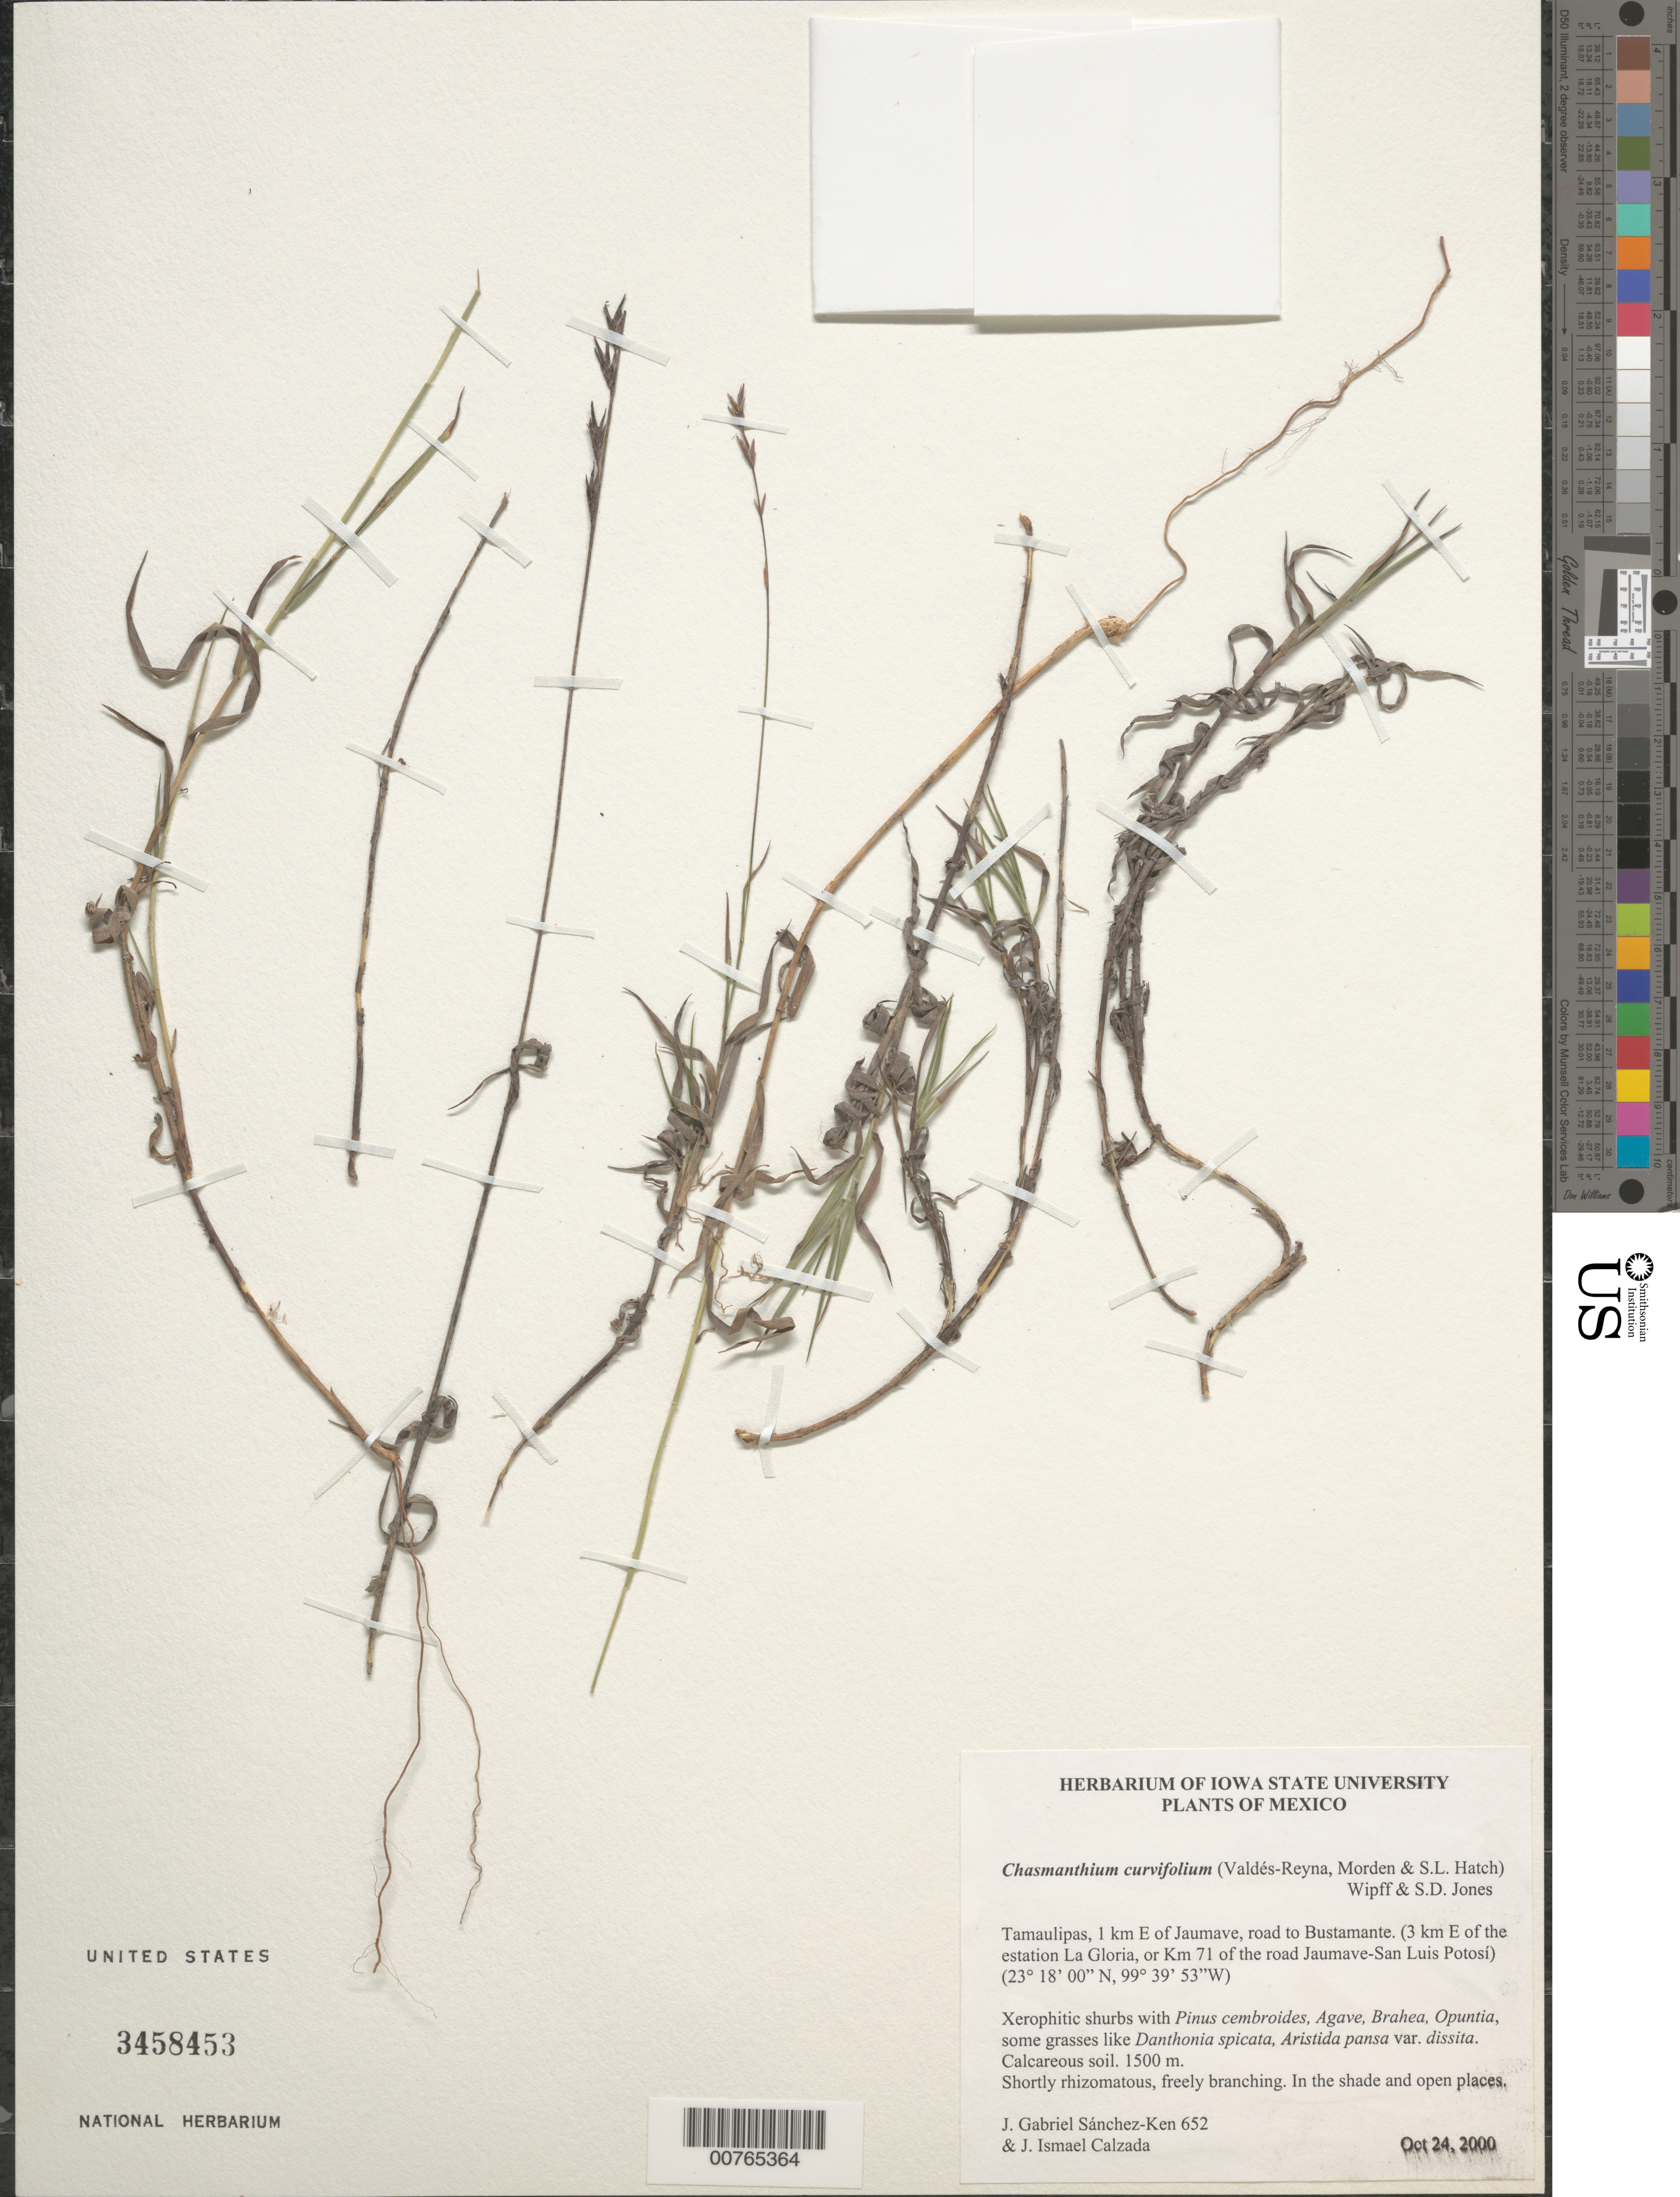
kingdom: Plantae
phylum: Tracheophyta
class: Liliopsida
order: Poales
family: Poaceae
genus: Chasmanthium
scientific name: Chasmanthium curvifolium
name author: (Valdés-Reyna et al.) Wipff & S.D. Jones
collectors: J. G. Sánchez-Ken & J. I. Calzada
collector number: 652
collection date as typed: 24 Oct 2000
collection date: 2000-10-24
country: Mexico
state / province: Tamaulipas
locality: E of Jaumave, road to Bustamante.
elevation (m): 1500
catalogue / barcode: US 3458453